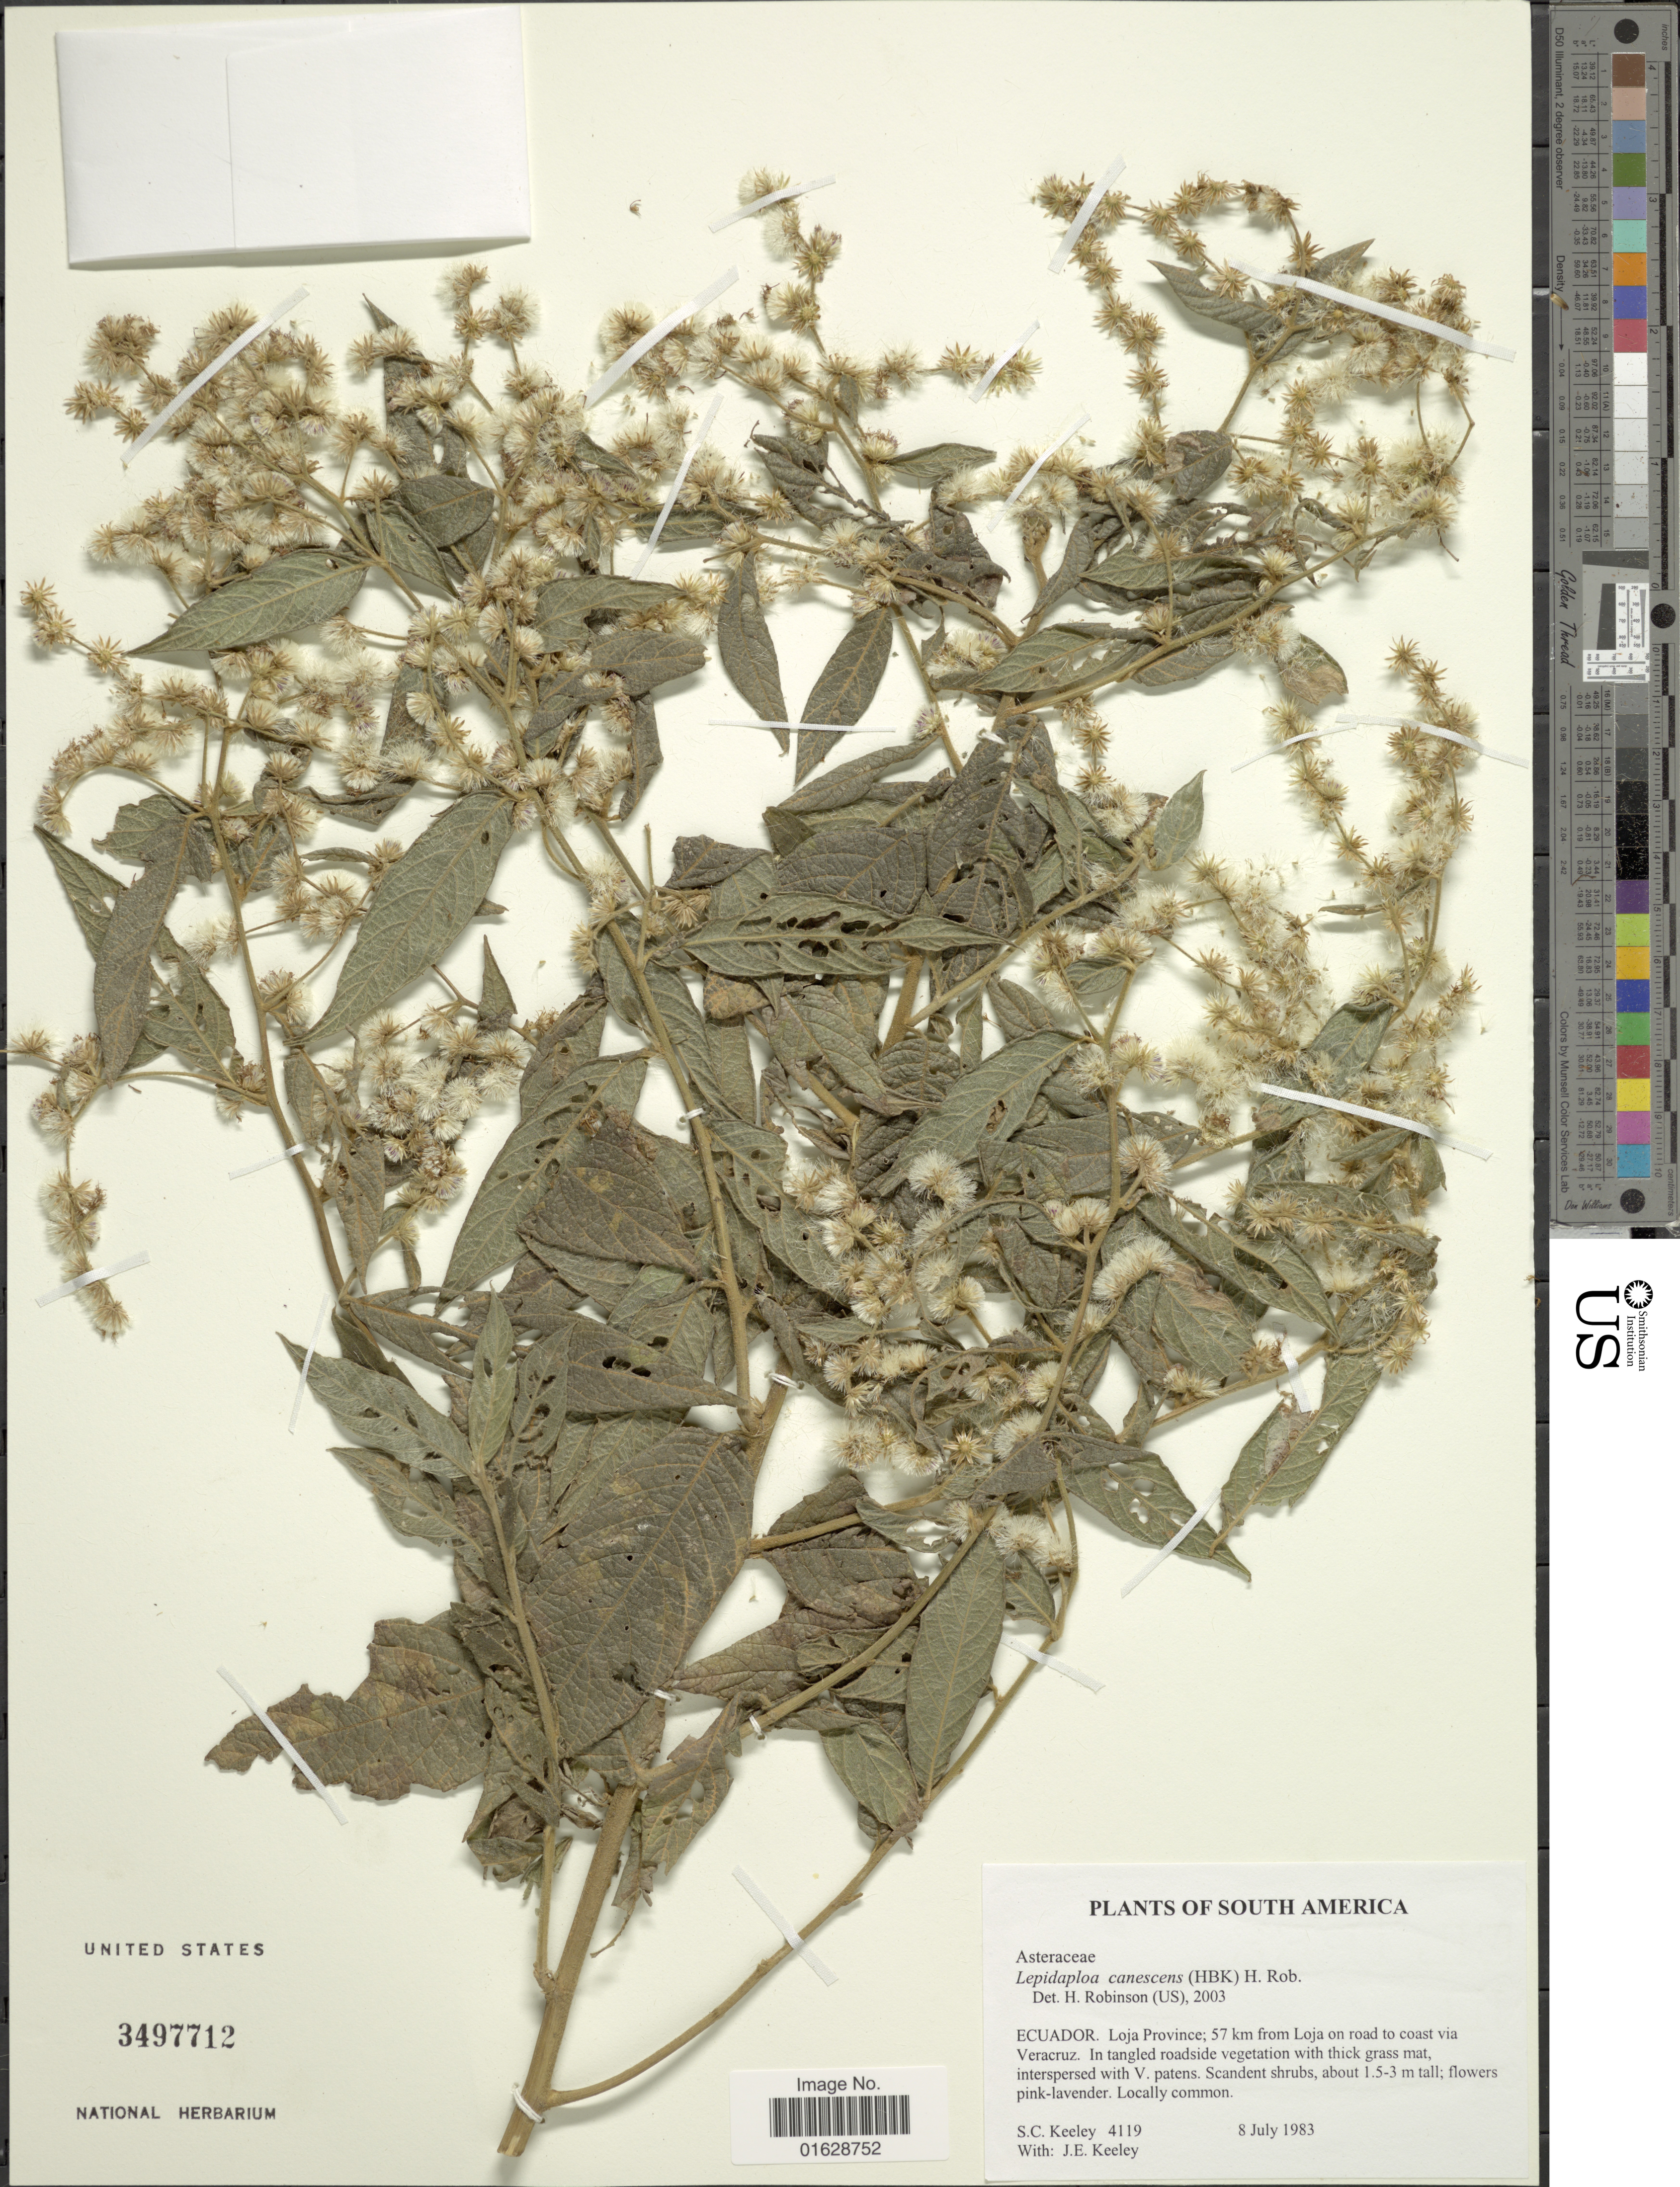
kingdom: Plantae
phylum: Tracheophyta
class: Magnoliopsida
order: Asterales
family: Asteraceae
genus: Lepidaploa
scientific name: Lepidaploa canescens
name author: (Kunth) H. Rob.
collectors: S. C. Keeley & J. E. Keeley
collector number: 4119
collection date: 1983-07-08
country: Ecuador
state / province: Loja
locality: Loja Province; 57 km from Loja on road to coat via Veracruz.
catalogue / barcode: US 3497712